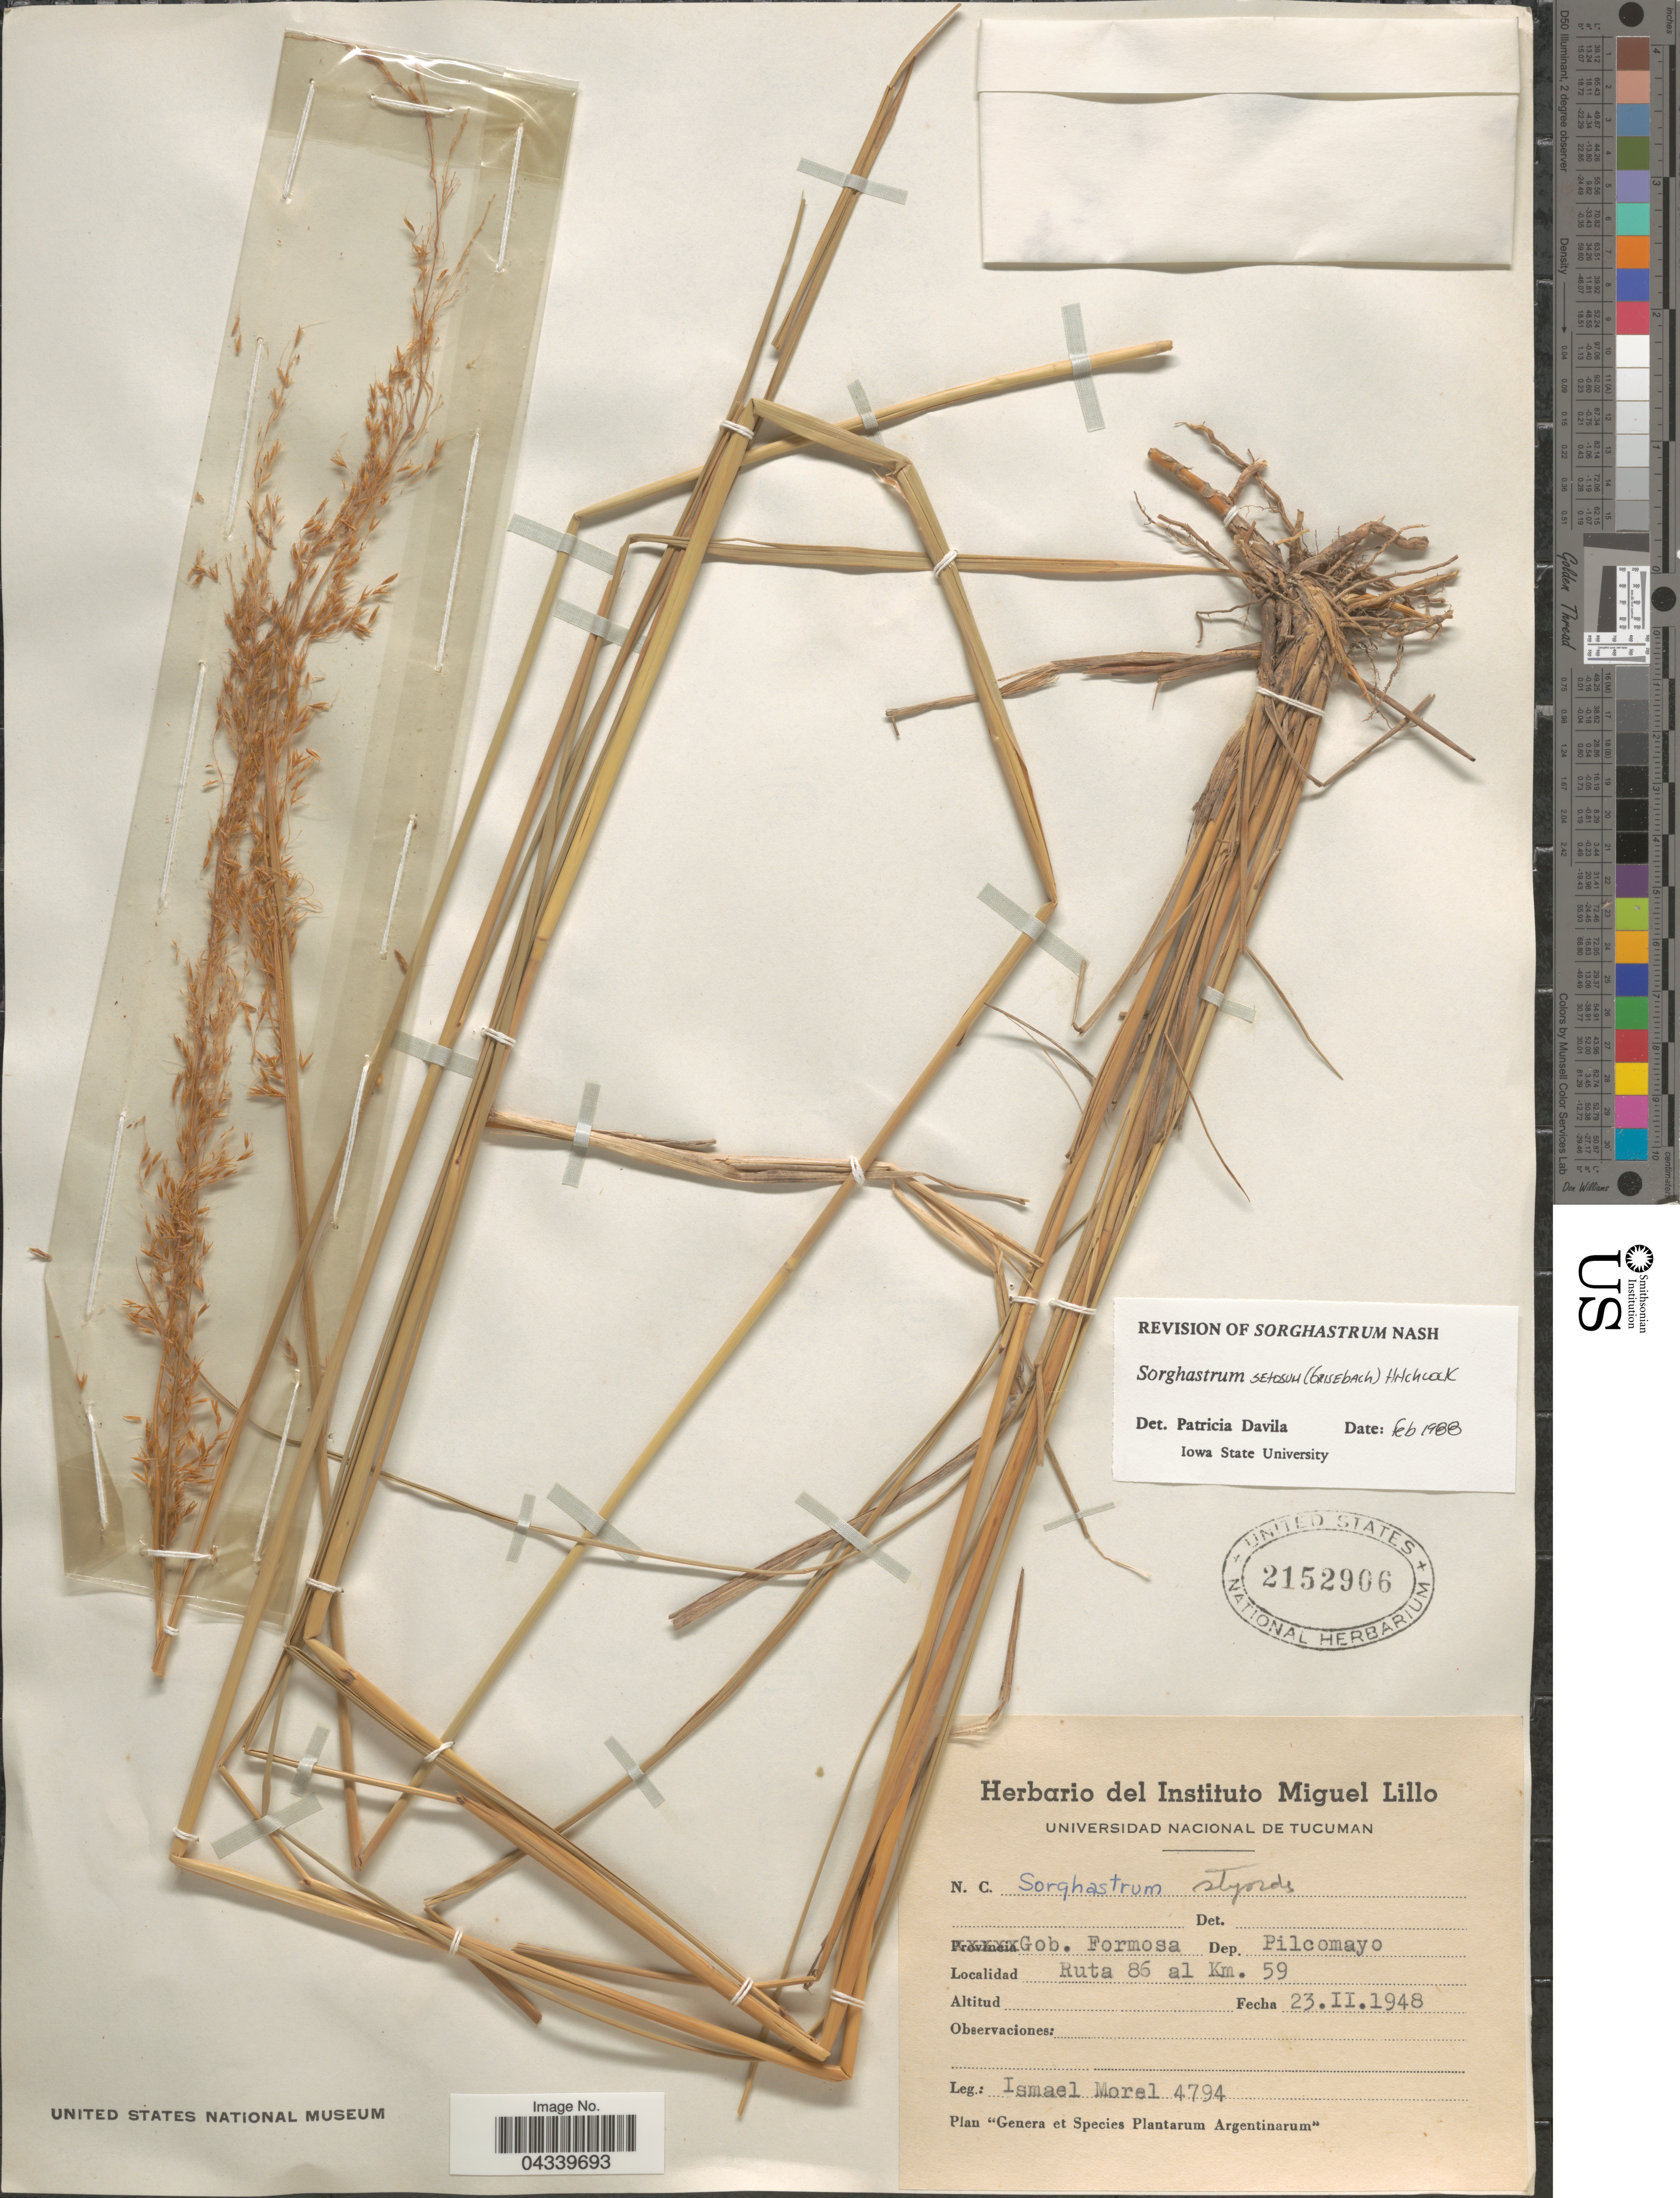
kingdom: Plantae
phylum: Tracheophyta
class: Liliopsida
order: Poales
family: Poaceae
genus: Sorghastrum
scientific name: Sorghastrum setosum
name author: (Griseb.) Hitchc.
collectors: I. Morel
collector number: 4794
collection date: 1948-02-23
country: Argentina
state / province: Formosa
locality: Gob. Formosa. Dep. Pilcomayo. Ruta 86 al Km. 59.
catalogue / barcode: US 2152906